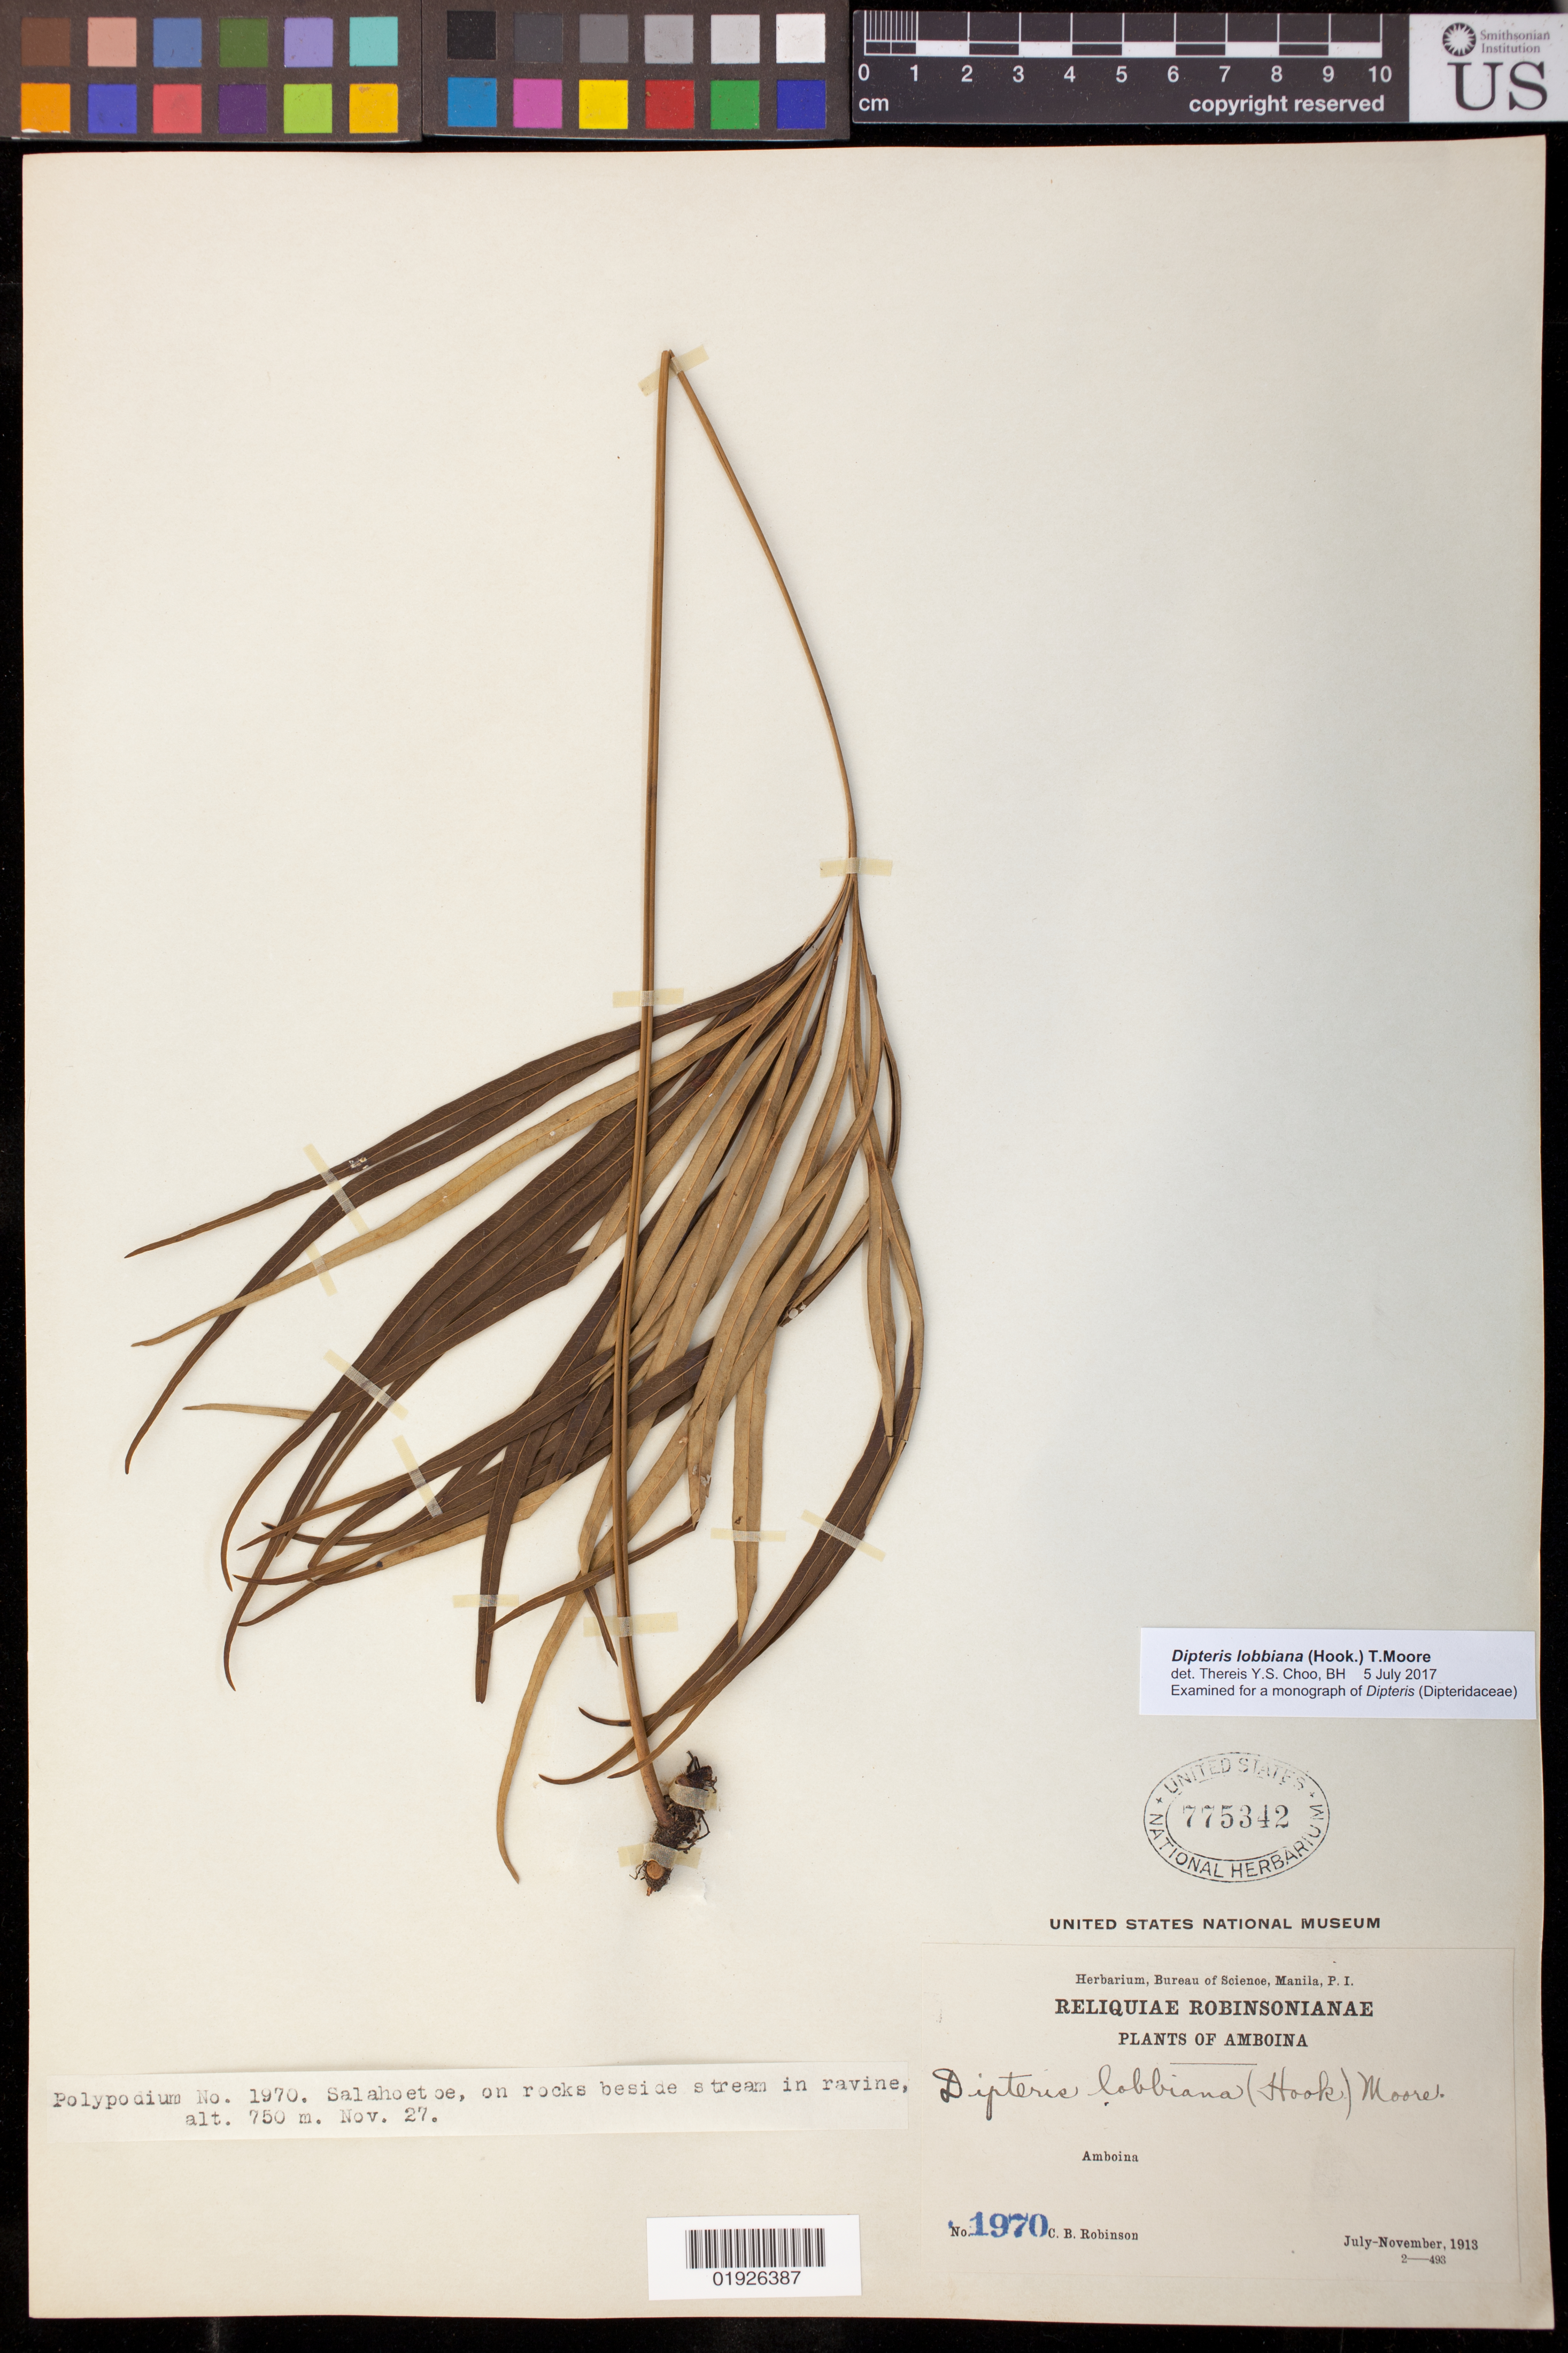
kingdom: Plantae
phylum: Tracheophyta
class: Polypodiopsida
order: Gleicheniales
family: Dipteridaceae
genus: Dipteris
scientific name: Dipteris lobbiana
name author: (Hook.) T. Moore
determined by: Choo, Thereis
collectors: C. Robinson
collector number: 1970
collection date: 1913-11-27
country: Indonesia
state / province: Maluku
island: Ambon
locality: Amboina. Salahoetoe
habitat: On rocks beside stream in ravine.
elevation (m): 750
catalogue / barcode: US 775342